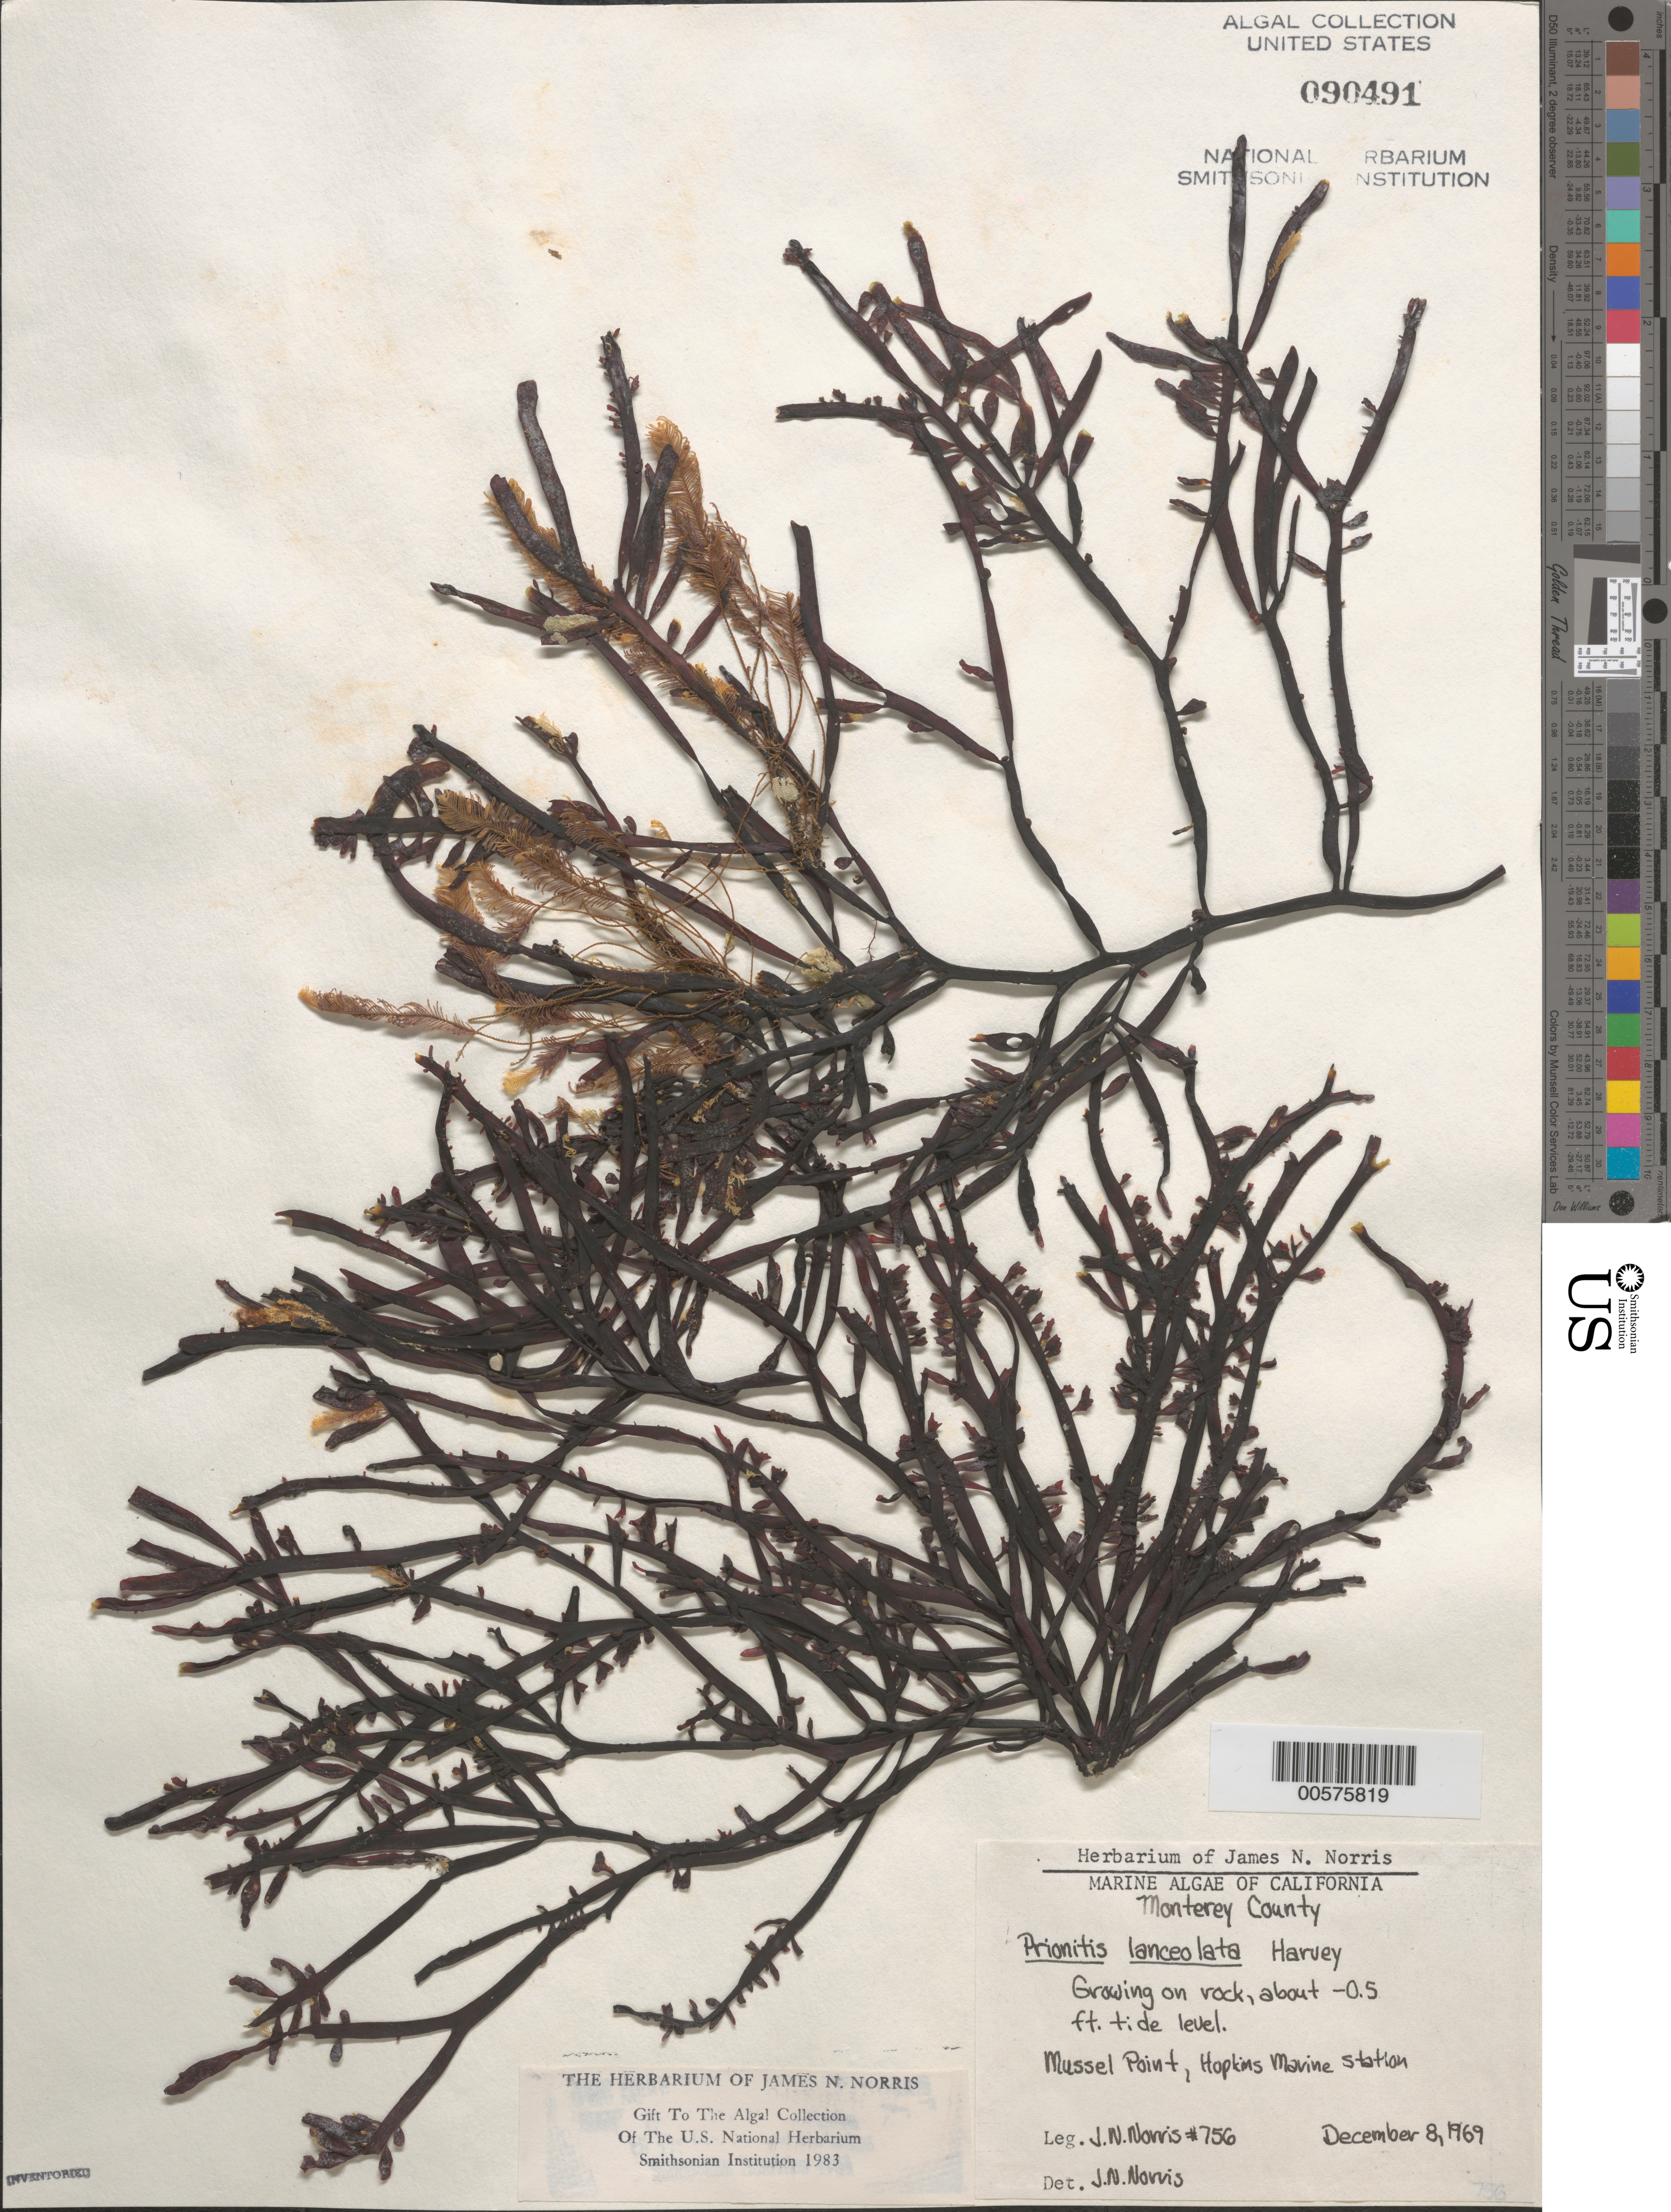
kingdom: Plantae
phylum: Rhodophyta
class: Florideophyceae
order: Cryptonemiales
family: Cryptonemiaceae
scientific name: Prionitis lanceolata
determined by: Norris, James N.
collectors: J. N. Norris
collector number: JN-756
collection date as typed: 08 Dec 1969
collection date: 1969-12-08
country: United States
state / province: California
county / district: Monterey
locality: Mussel Point, Hopkins Marine Station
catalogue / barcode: US 90491